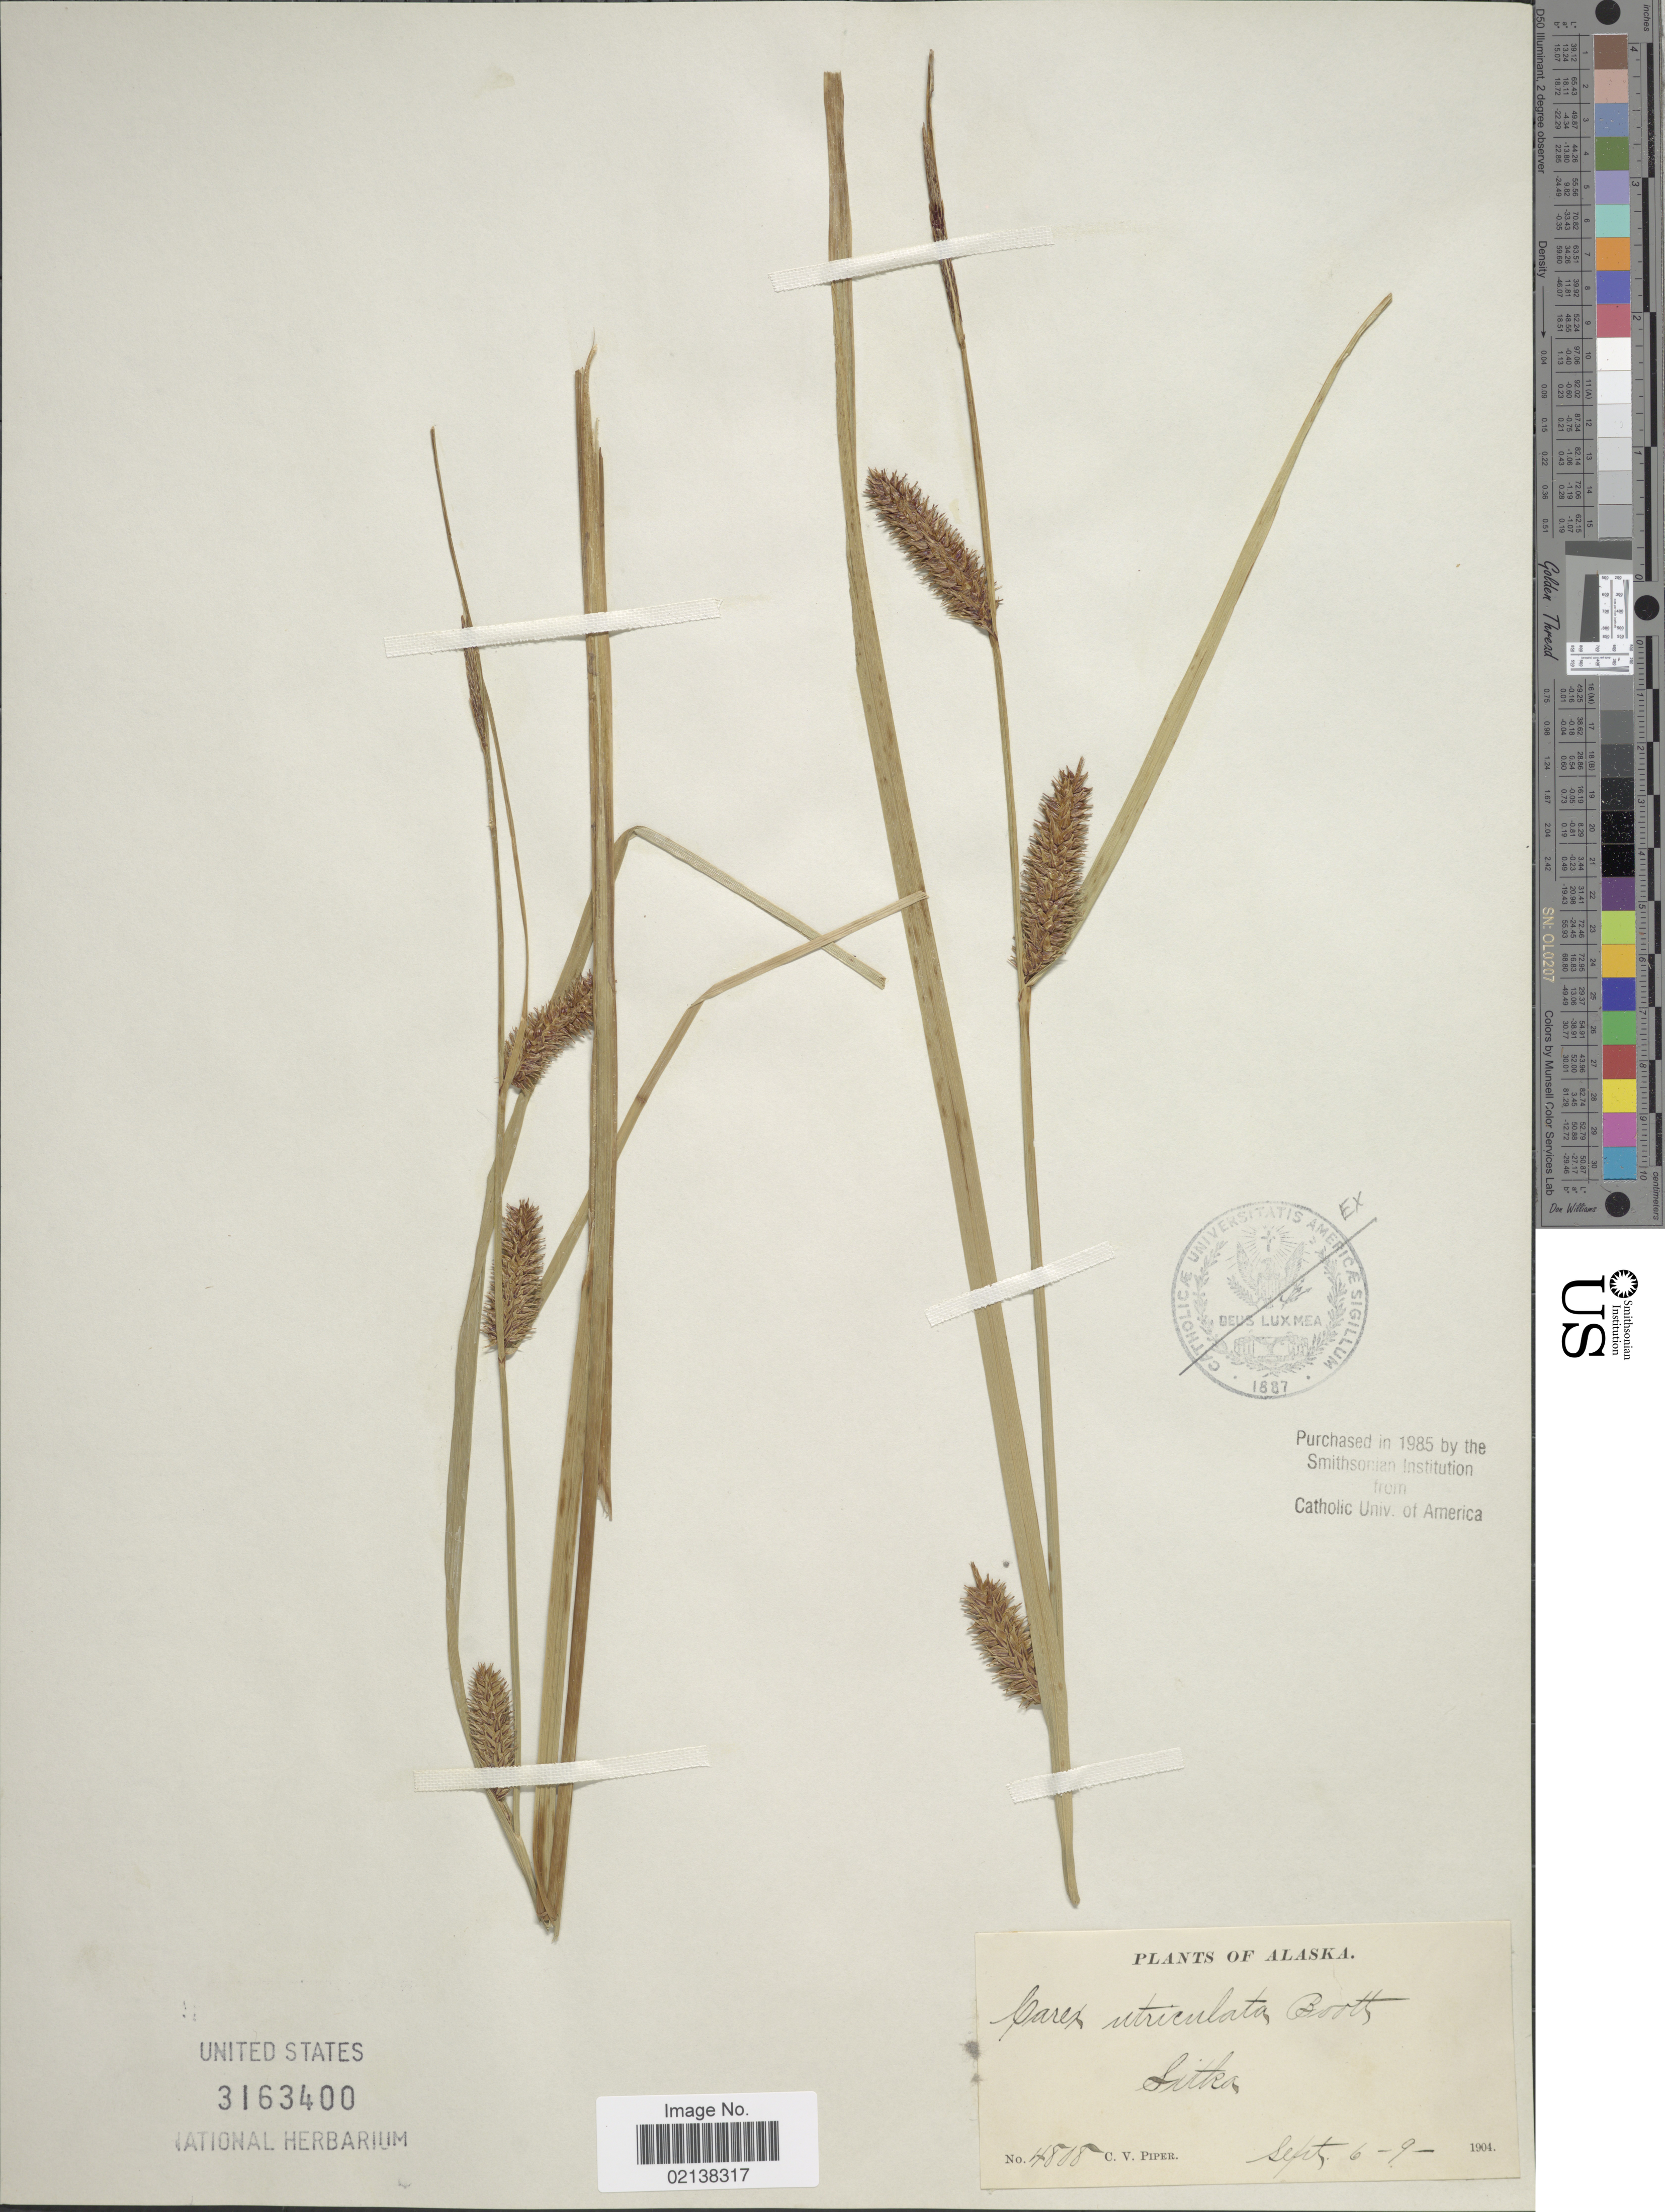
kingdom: Plantae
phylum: Tracheophyta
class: Liliopsida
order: Poales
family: Cyperaceae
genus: Carex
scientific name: Carex utriculata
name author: Boott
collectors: C. V. Piper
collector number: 4808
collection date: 1904-09-06/1904-09-09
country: United States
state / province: Alaska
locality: Sitka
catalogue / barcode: US 3163400